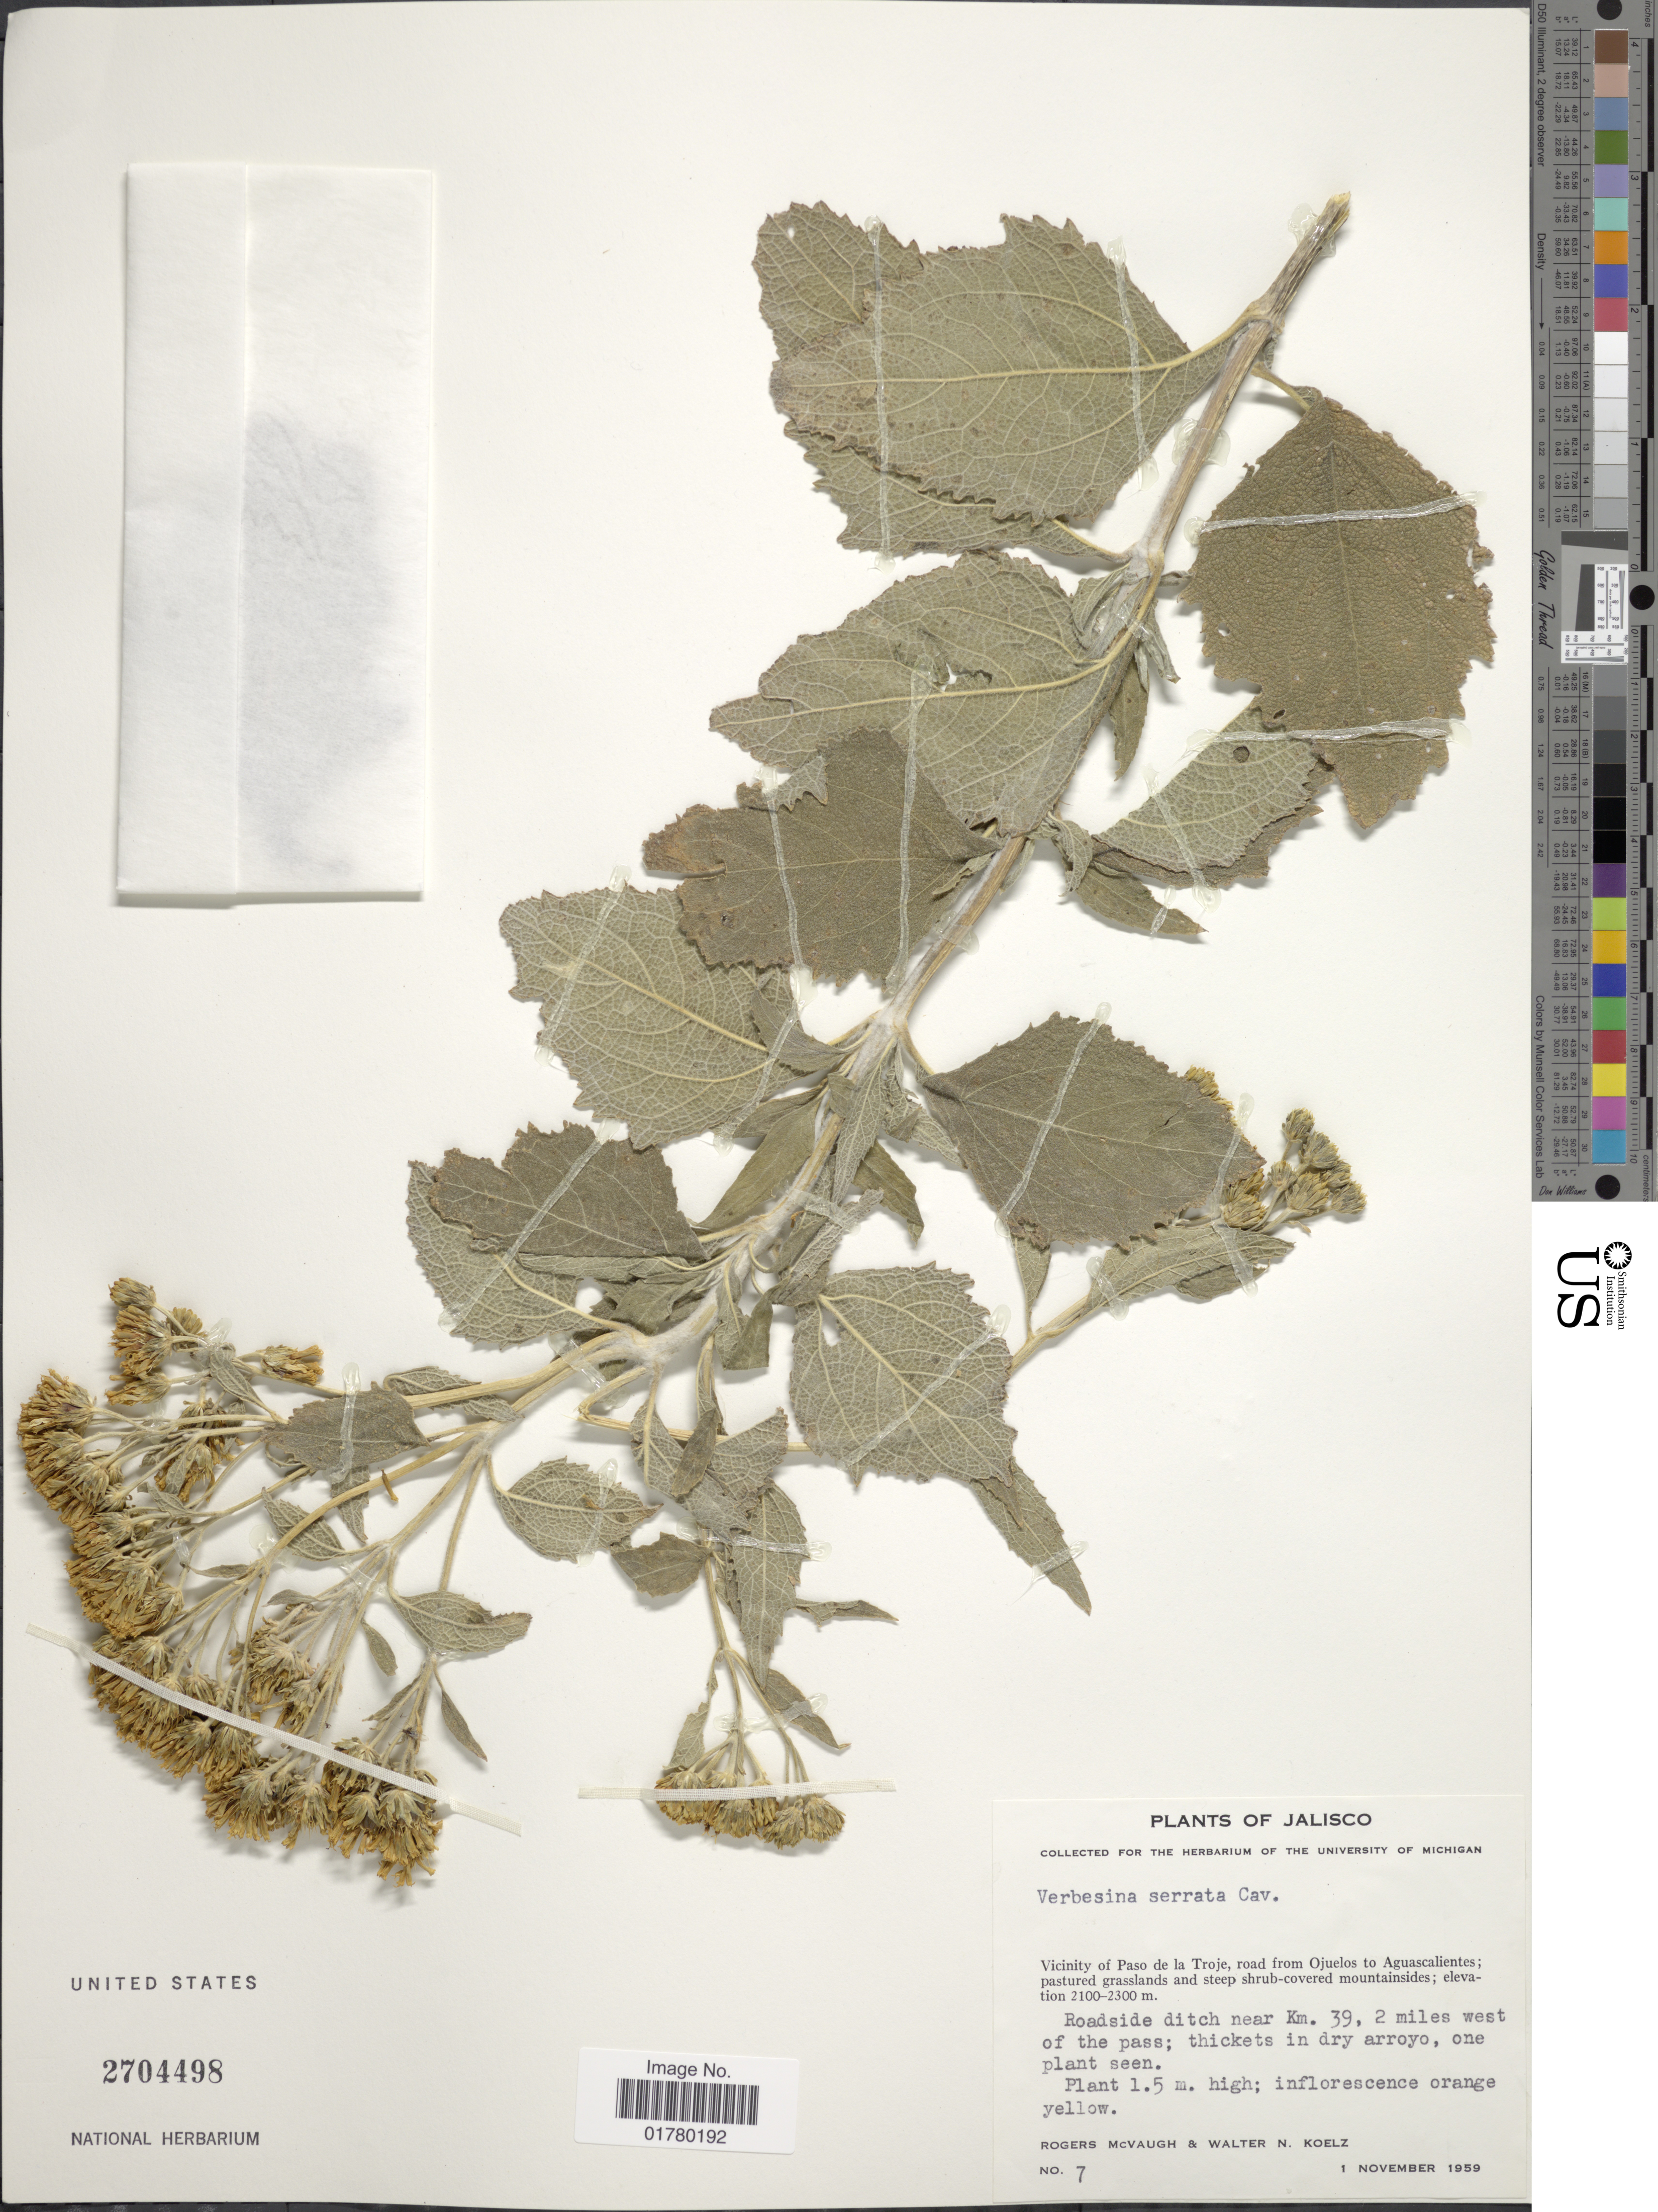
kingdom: Plantae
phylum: Tracheophyta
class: Magnoliopsida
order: Asterales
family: Asteraceae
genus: Verbesina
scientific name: Verbesina serrata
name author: Cav.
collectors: R. McVaugh & W. N. Koelz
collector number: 7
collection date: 1959-11-01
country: Mexico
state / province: Jalisco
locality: Vicinity of Paso de la Troje, road from Ojuelos to Aguascalientes; pastured grasslands and steep shrub-covered mountainsides, Roadside ditch near Km. 39, 2 miles west of the pass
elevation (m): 2100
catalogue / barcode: US 2704498